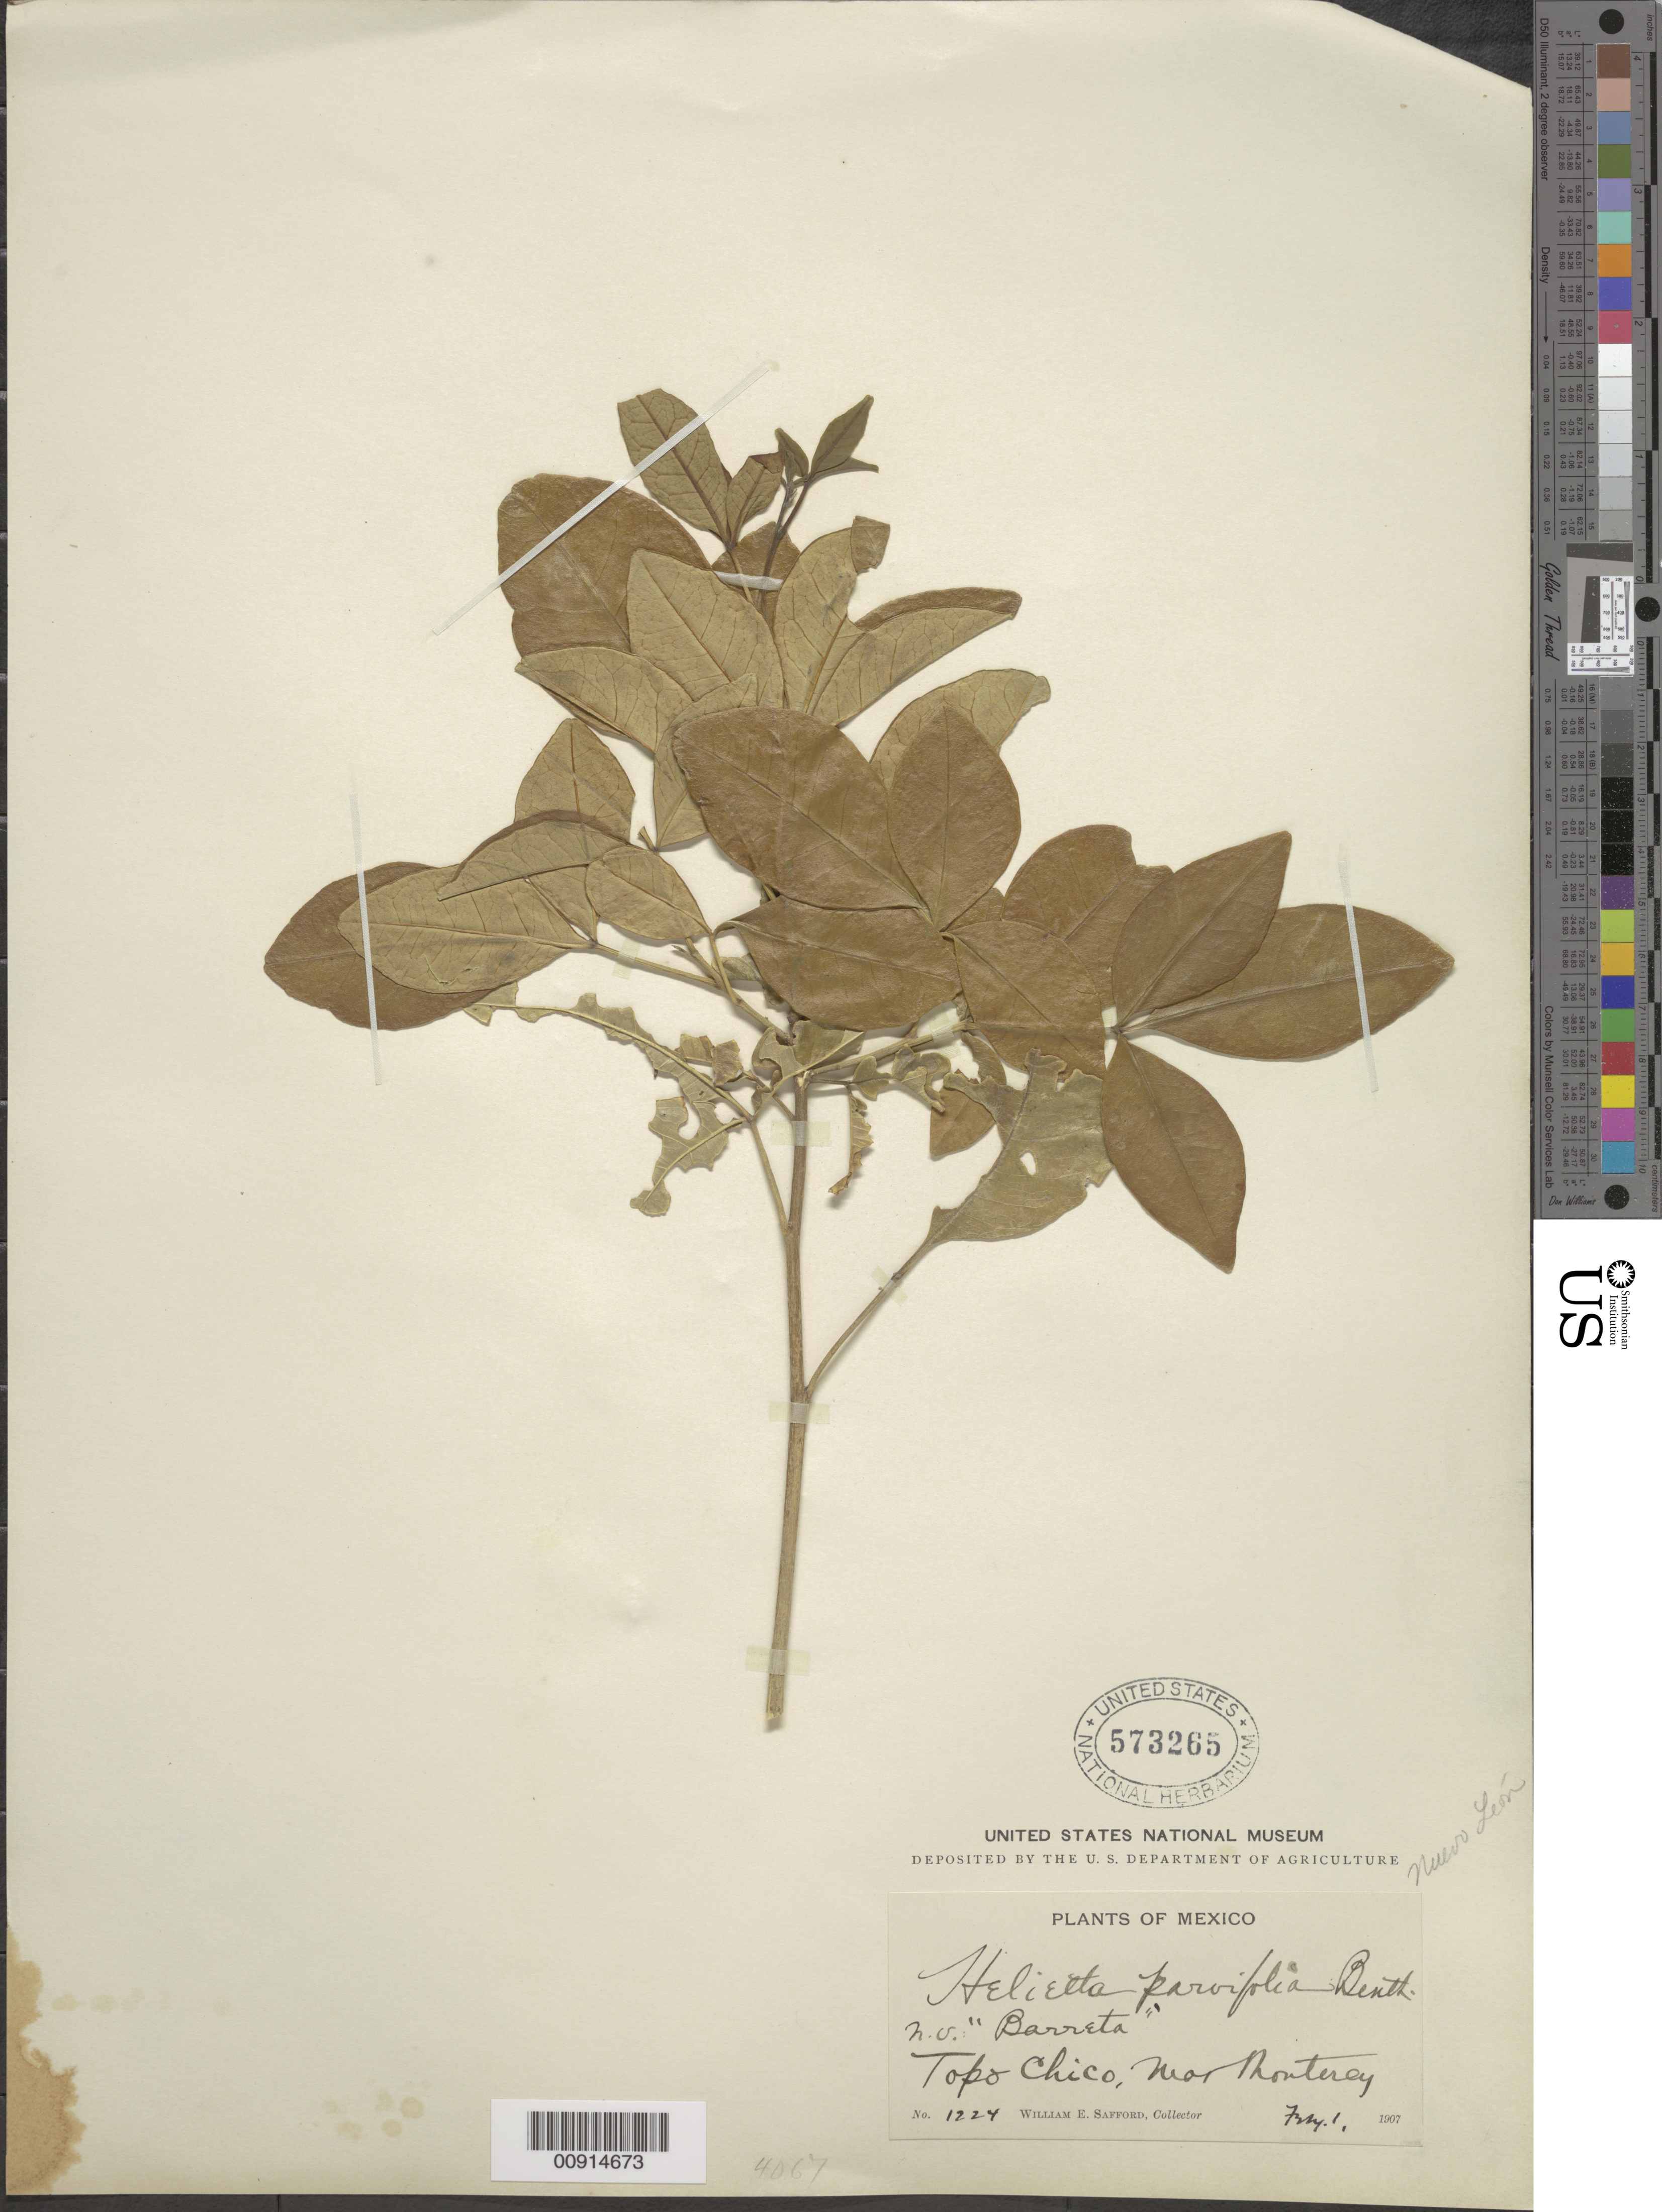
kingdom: Plantae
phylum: Tracheophyta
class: Magnoliopsida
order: Sapindales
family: Rutaceae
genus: Helietta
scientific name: Helietta parvifolia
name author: (A. Gray ex Hemsl.) Benth.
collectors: W. E. Safford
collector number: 1224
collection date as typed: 01 Feb 1907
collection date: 1907-02-01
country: Mexico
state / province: Nuevo León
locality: Topo Chico, near Monterey [sic].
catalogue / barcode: US 573265